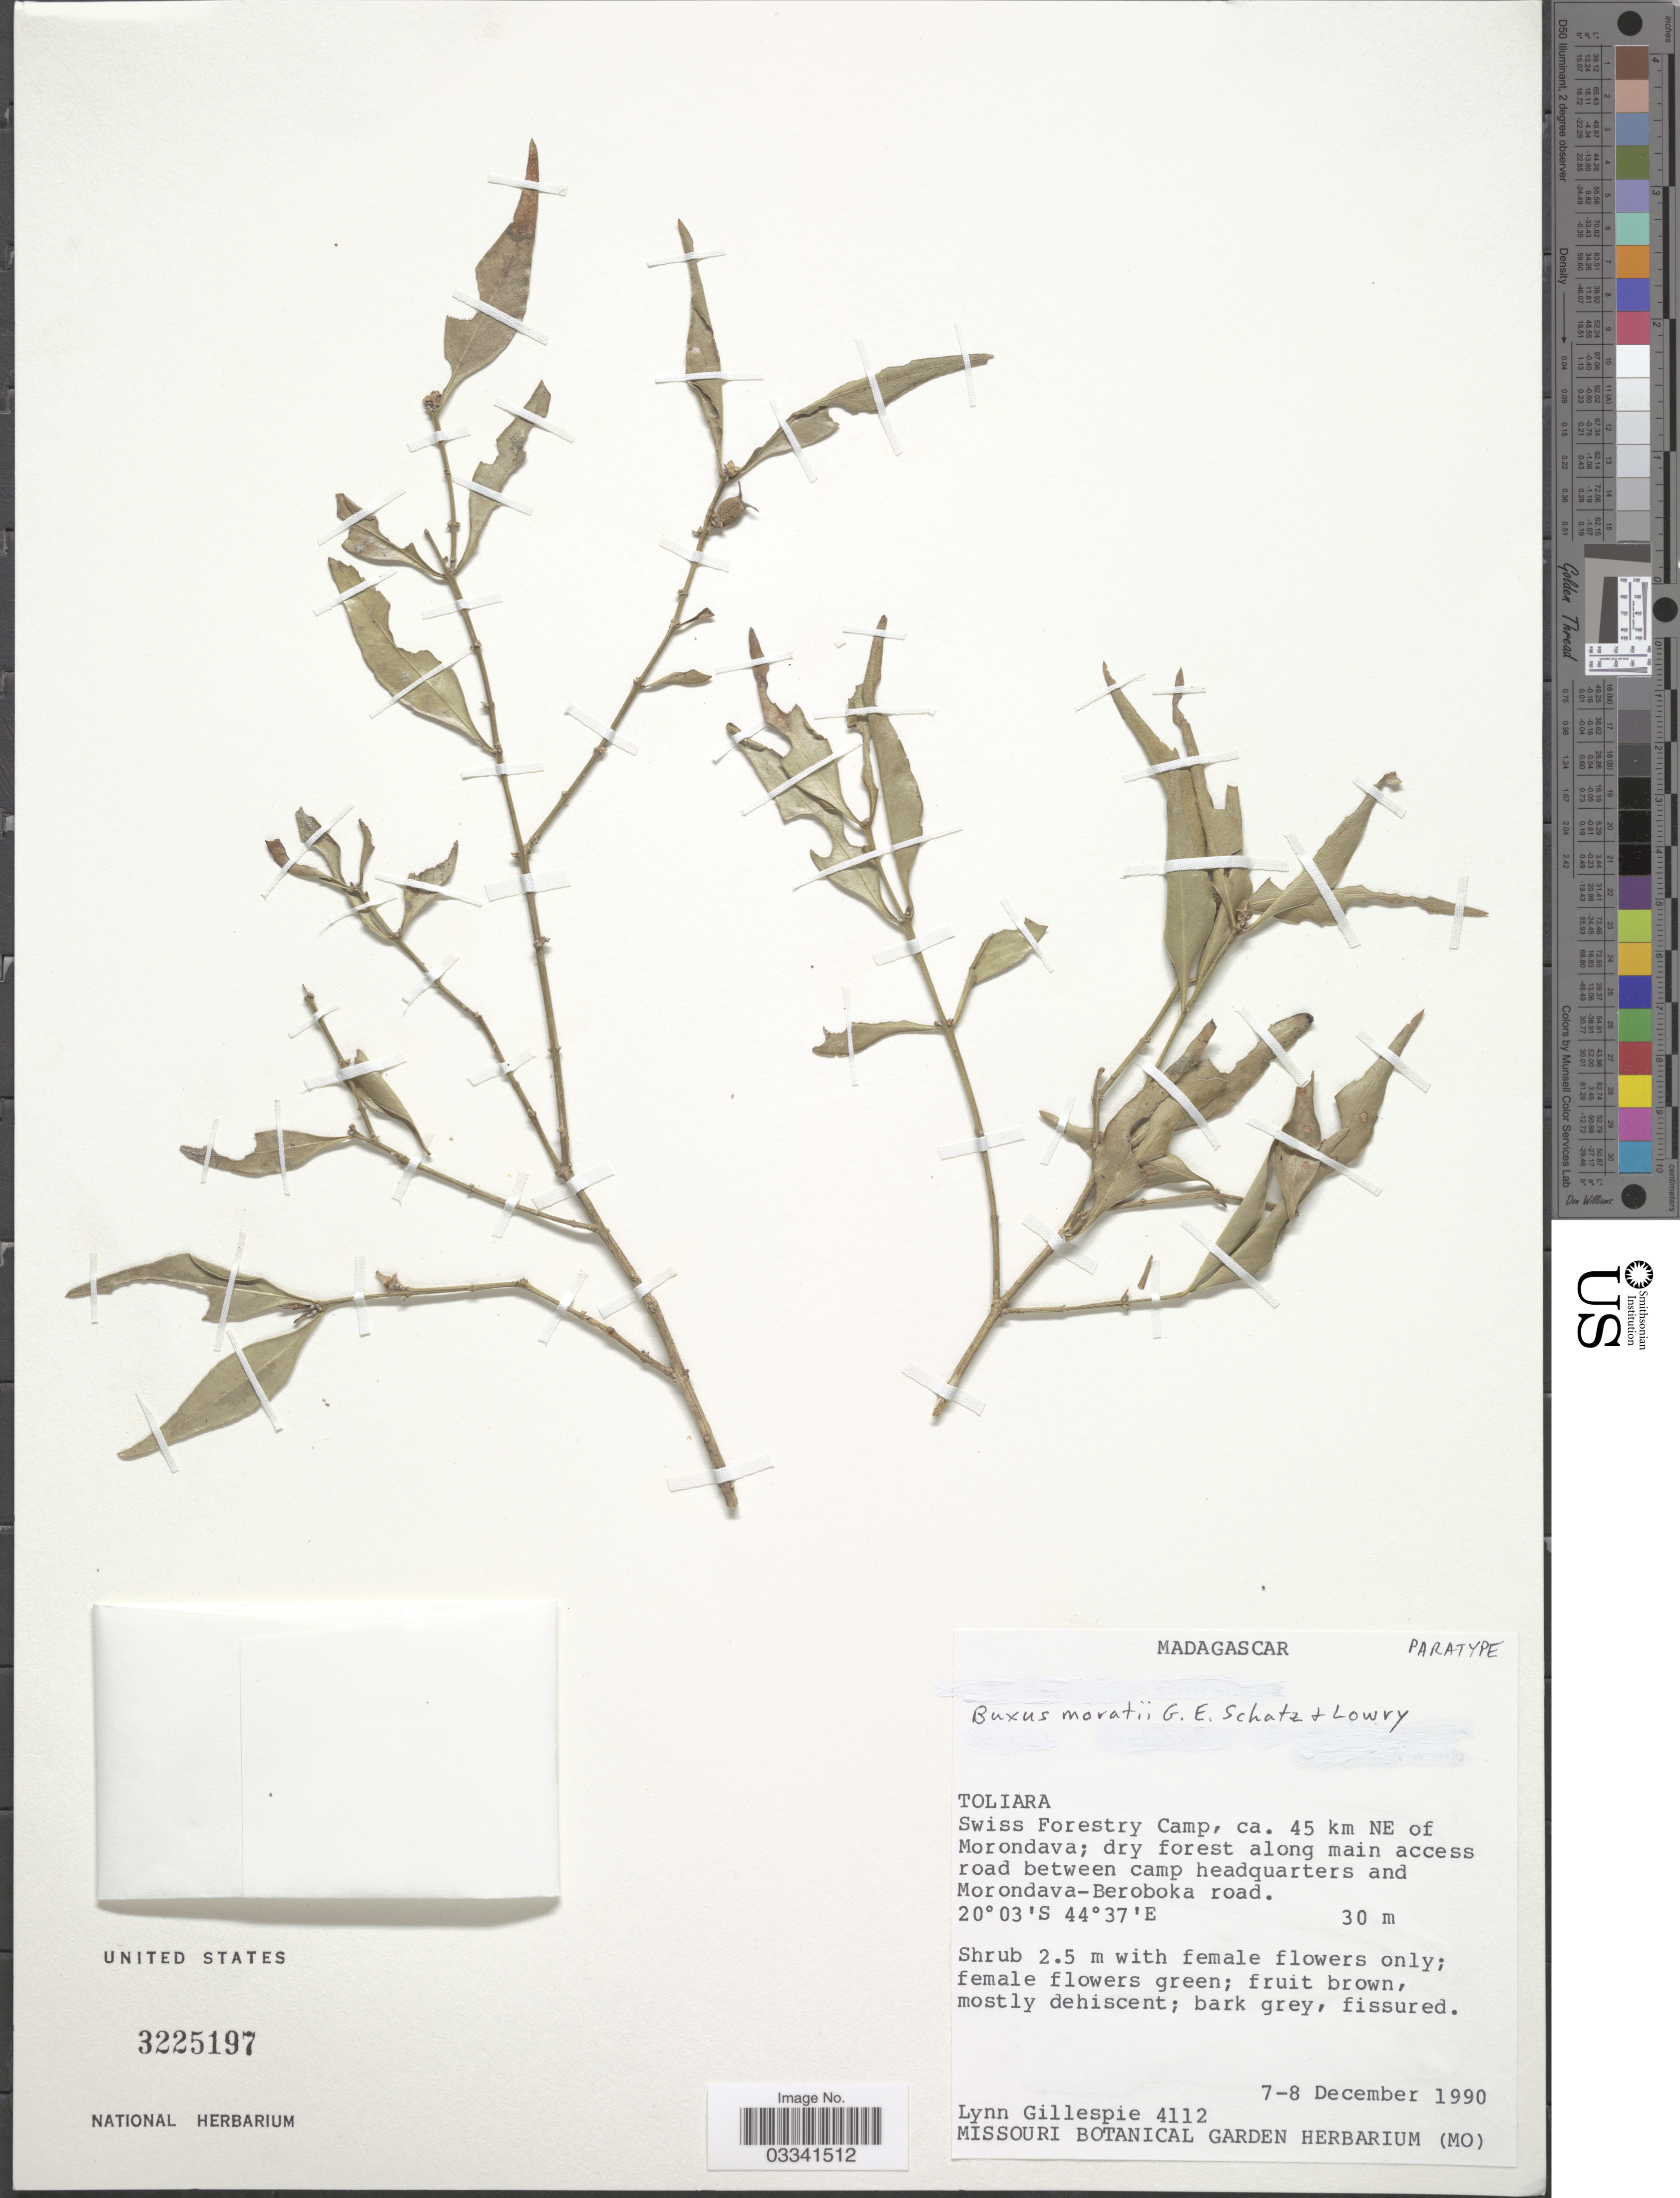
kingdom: Plantae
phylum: Tracheophyta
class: Magnoliopsida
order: Buxales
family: Buxaceae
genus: Buxus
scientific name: Buxus moratii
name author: G.E. Schatz & Lowry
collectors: L. J. Gillespie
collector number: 4112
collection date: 1990-12-07/1990-12-08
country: Madagascar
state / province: Menabe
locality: Swiss Foretry Camp, ca. 45 km NE of Morondava; dry forest along main access road between camp headquarters and Morondava-Beroboka road.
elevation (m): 30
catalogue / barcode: US 3225197